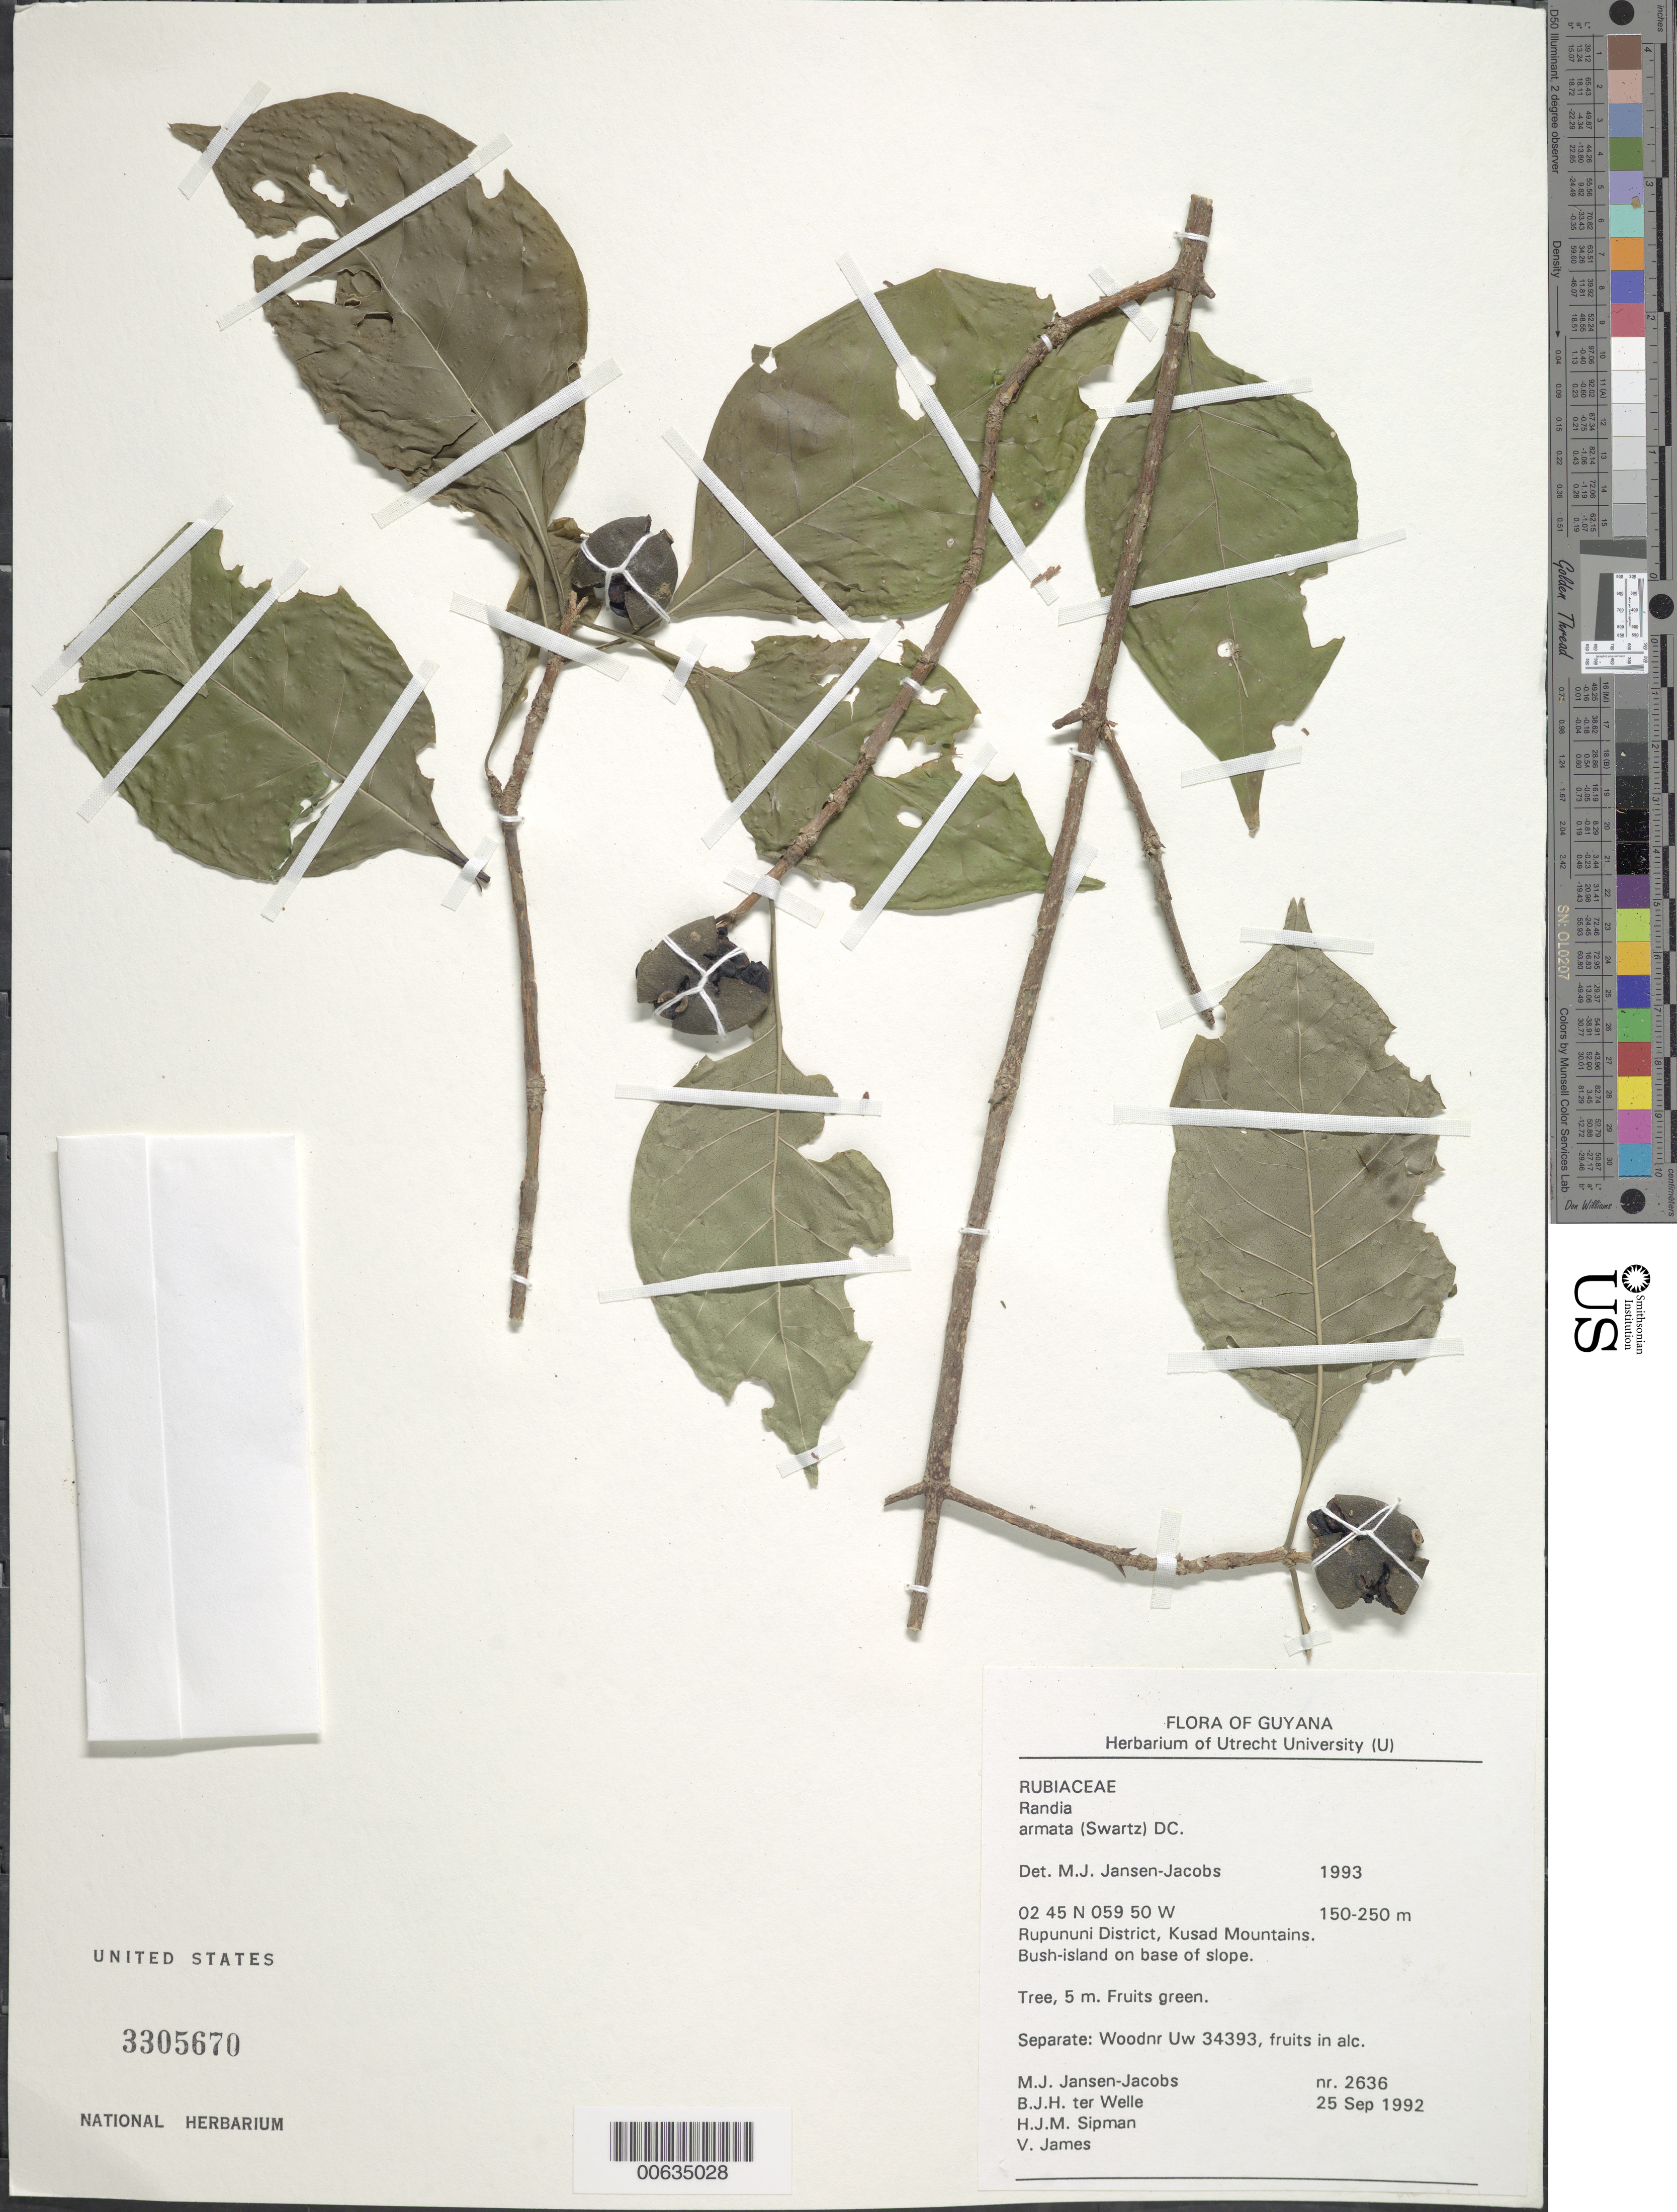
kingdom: Plantae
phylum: Tracheophyta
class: Magnoliopsida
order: Gentianales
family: Rubiaceae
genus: Randia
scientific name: Randia armata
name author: (Sw.) DC.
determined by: Jansen-Jacobs, M. J., (U), Nationaal Herbarium Nederland, Utrecht University branch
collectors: M. J. Jansen-Jacobs, B. Welle, H. J. M. Sipman & V. James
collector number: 2636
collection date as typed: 25-Sep-92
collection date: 1992-09-25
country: Guyana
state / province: U. Takutu-U. Essequibo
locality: Kusad Mountains, Rupununi District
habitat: Bush-island on base of slope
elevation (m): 150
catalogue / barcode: US 3305670